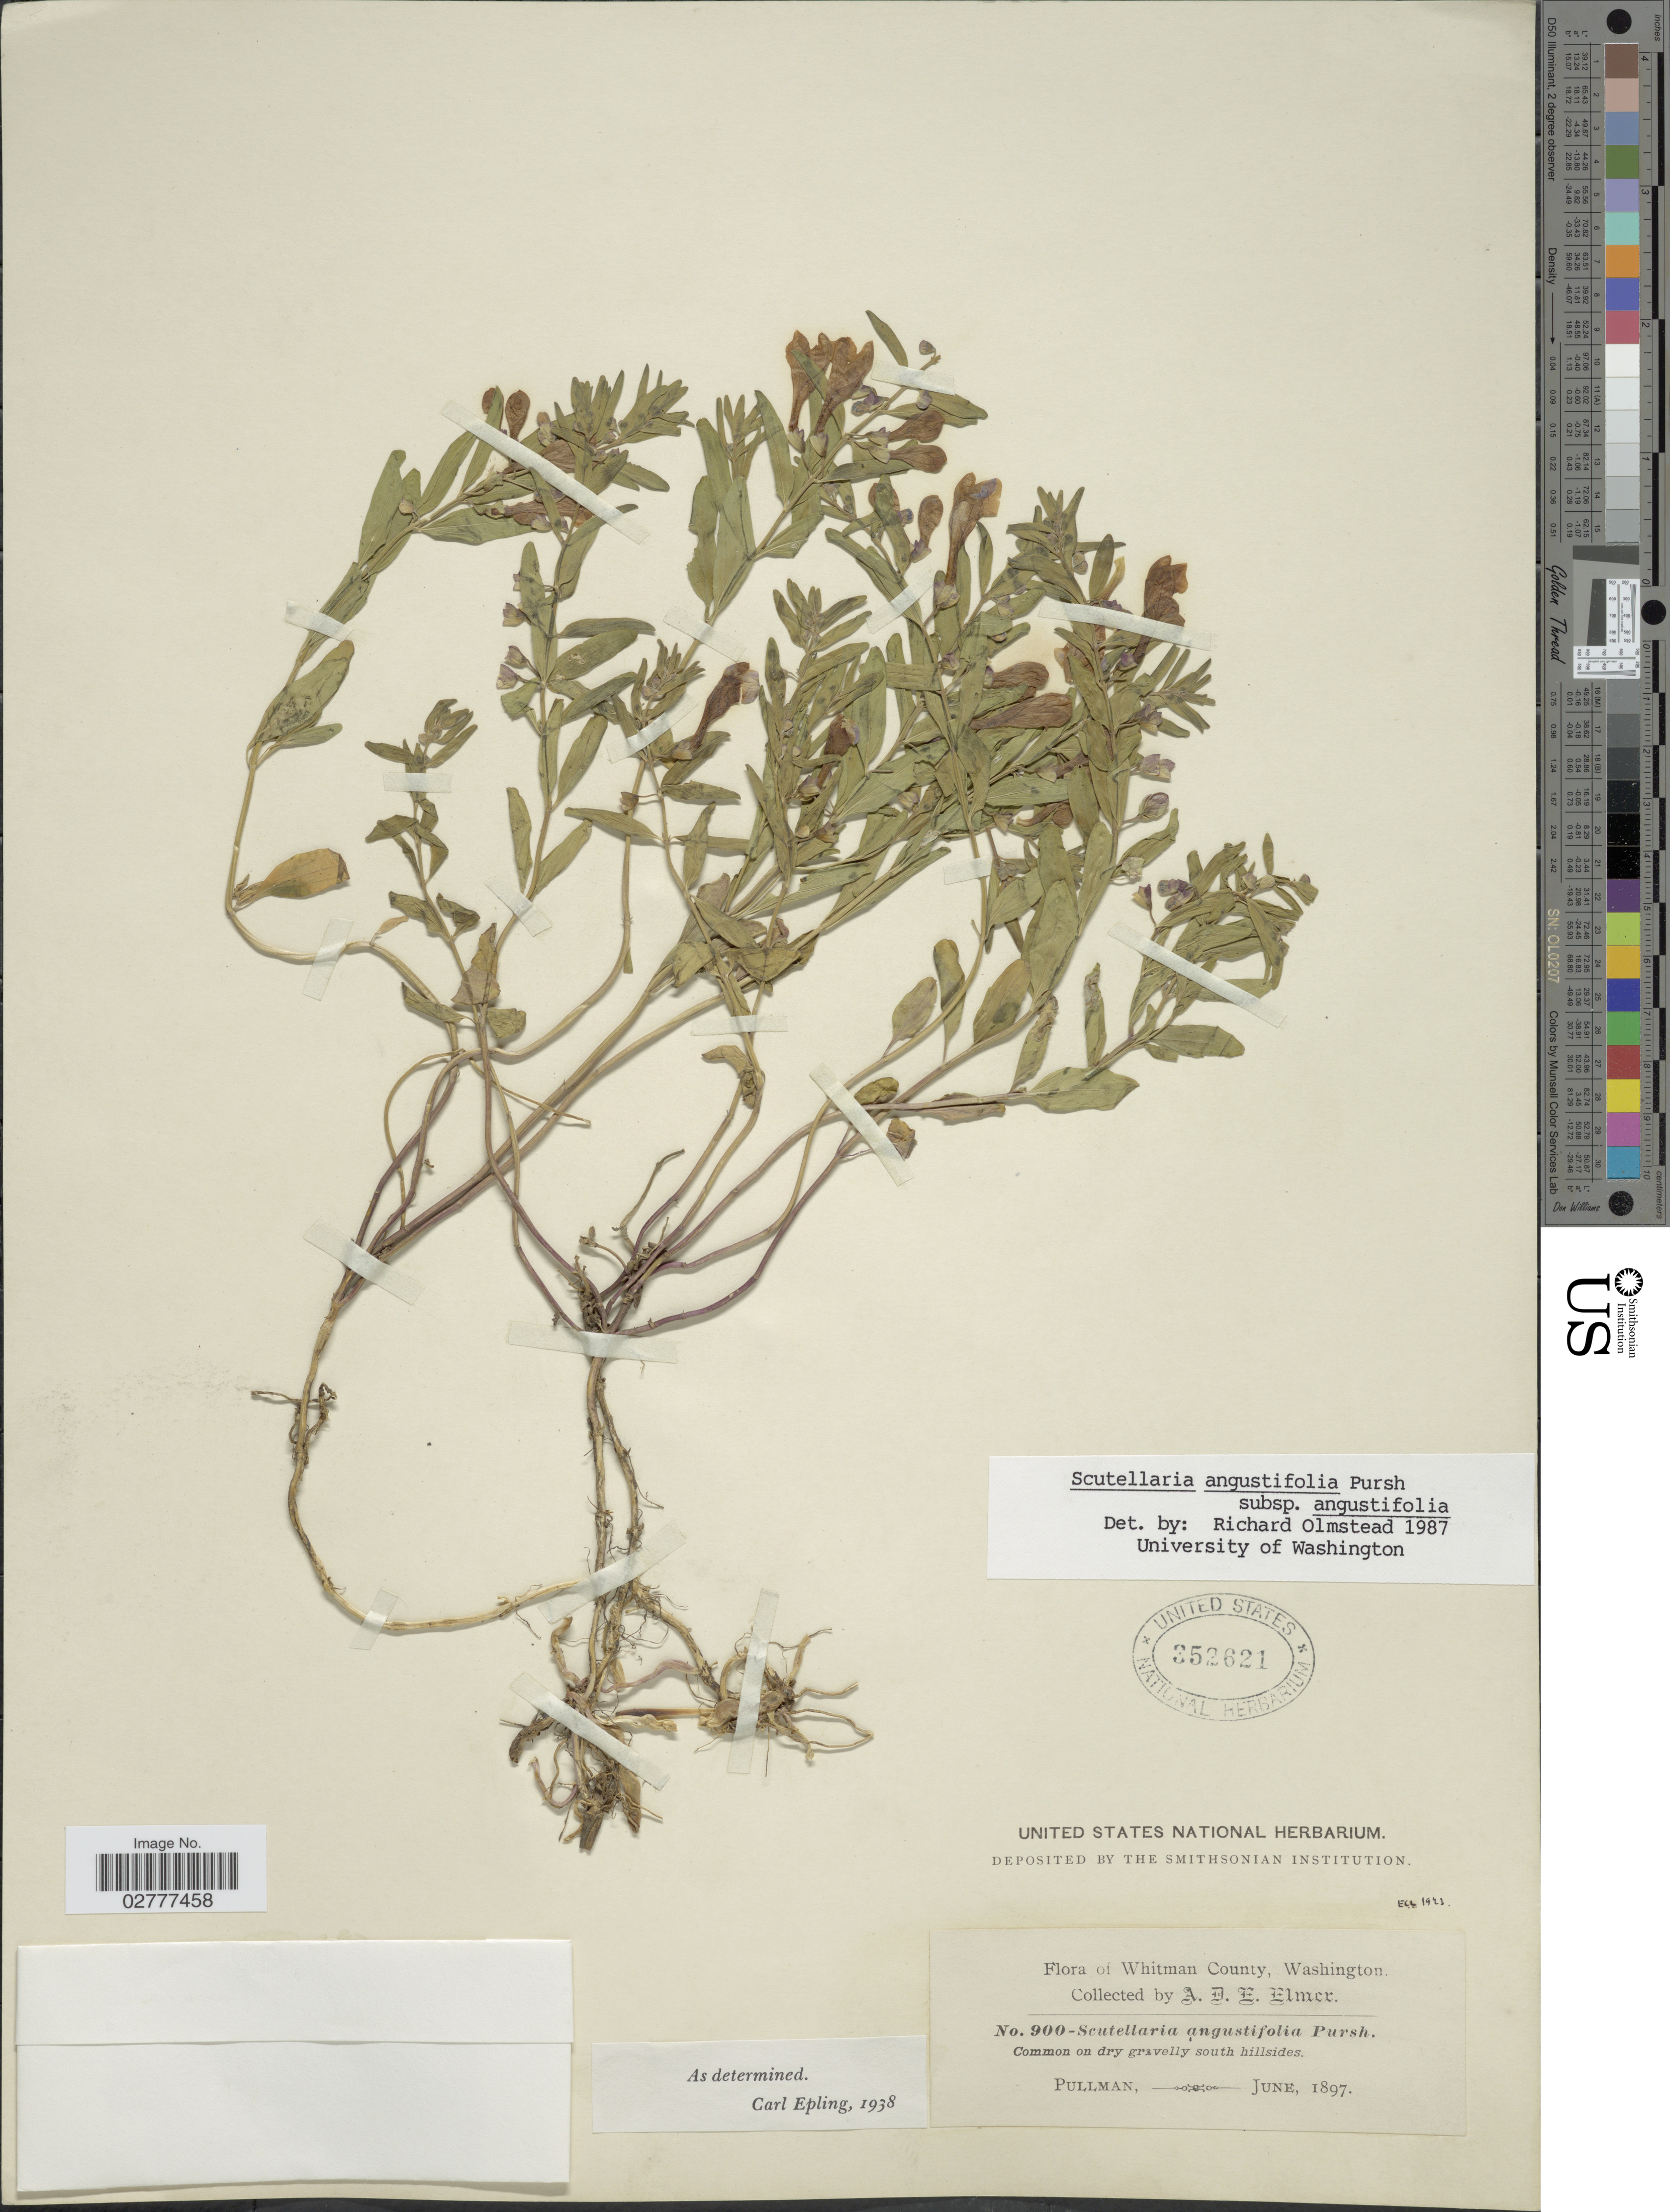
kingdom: Plantae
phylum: Tracheophyta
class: Magnoliopsida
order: Lamiales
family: Lamiaceae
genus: Scutellaria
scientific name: Scutellaria angustifolia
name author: Pursh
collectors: A. D. E. Elmer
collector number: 900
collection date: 1897-06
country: United States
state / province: Washington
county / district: Whitman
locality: Whitman County. Pullman.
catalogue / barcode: US 352621